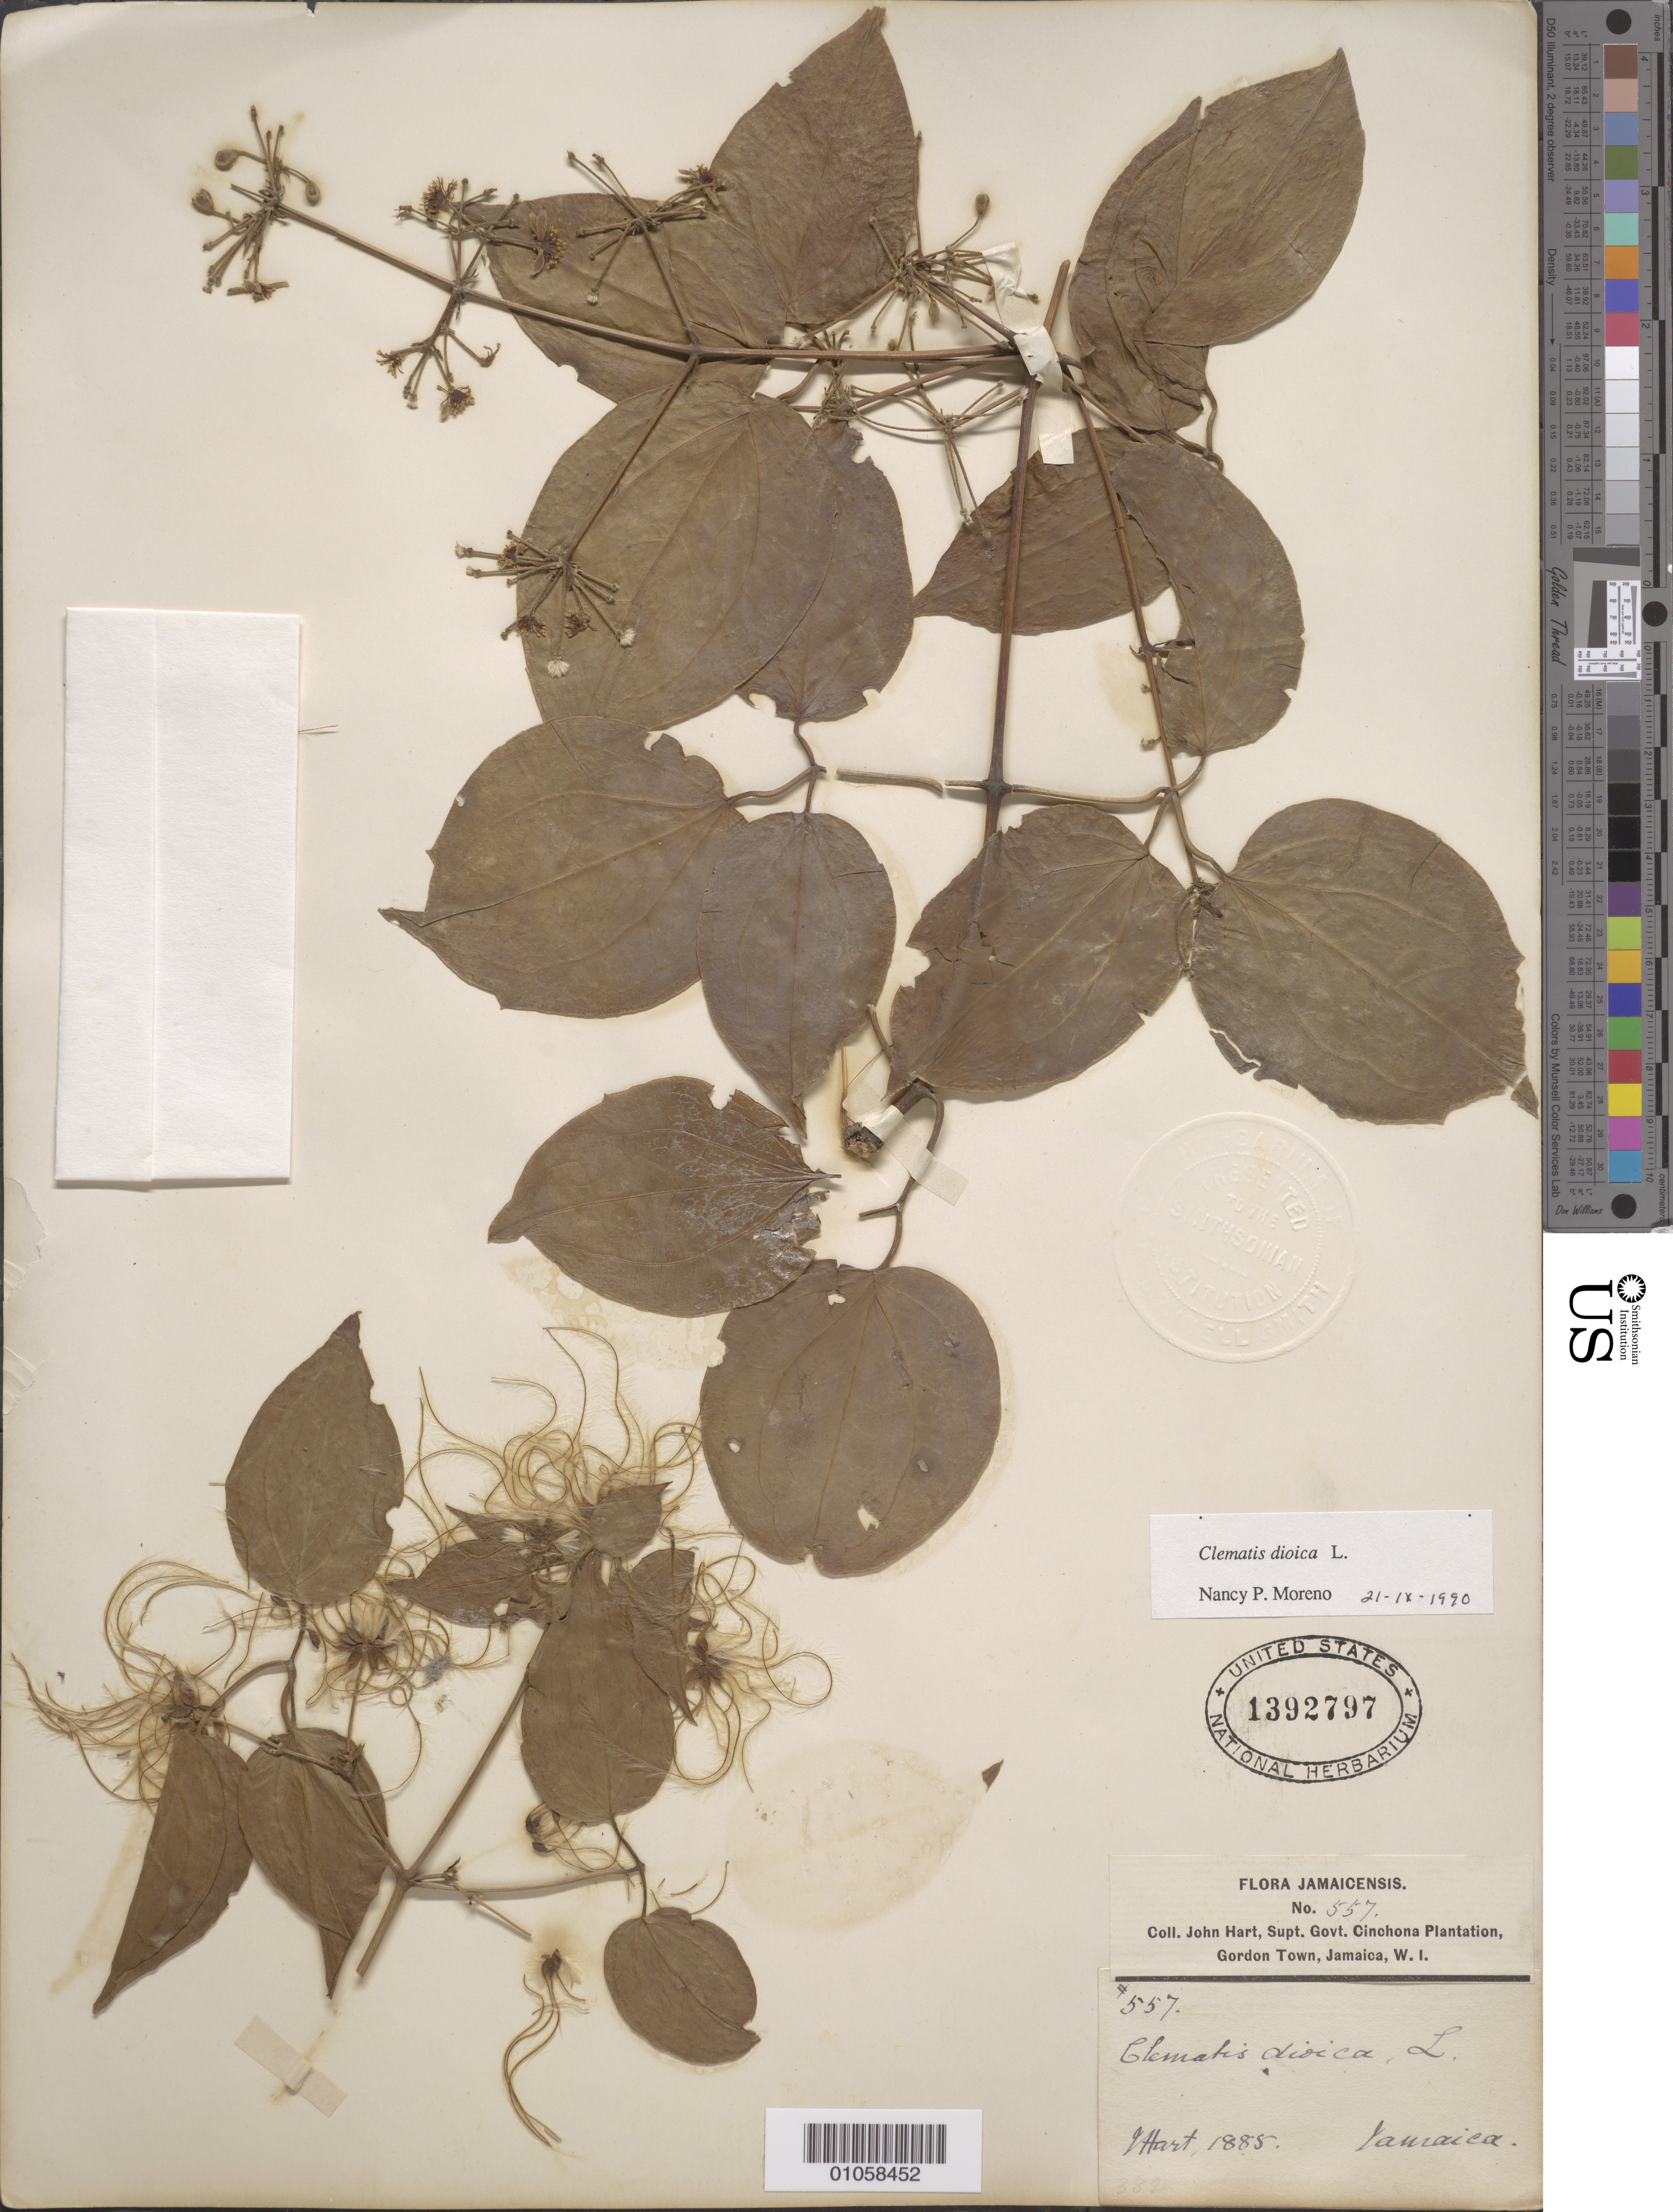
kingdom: Plantae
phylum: Tracheophyta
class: Magnoliopsida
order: Ranunculales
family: Ranunculaceae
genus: Clematis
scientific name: Clematis dioica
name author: L.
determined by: Moreno, N. P.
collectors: J. Hart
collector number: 557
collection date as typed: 1885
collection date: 1885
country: Jamaica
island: Jamaica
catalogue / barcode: US 1392797